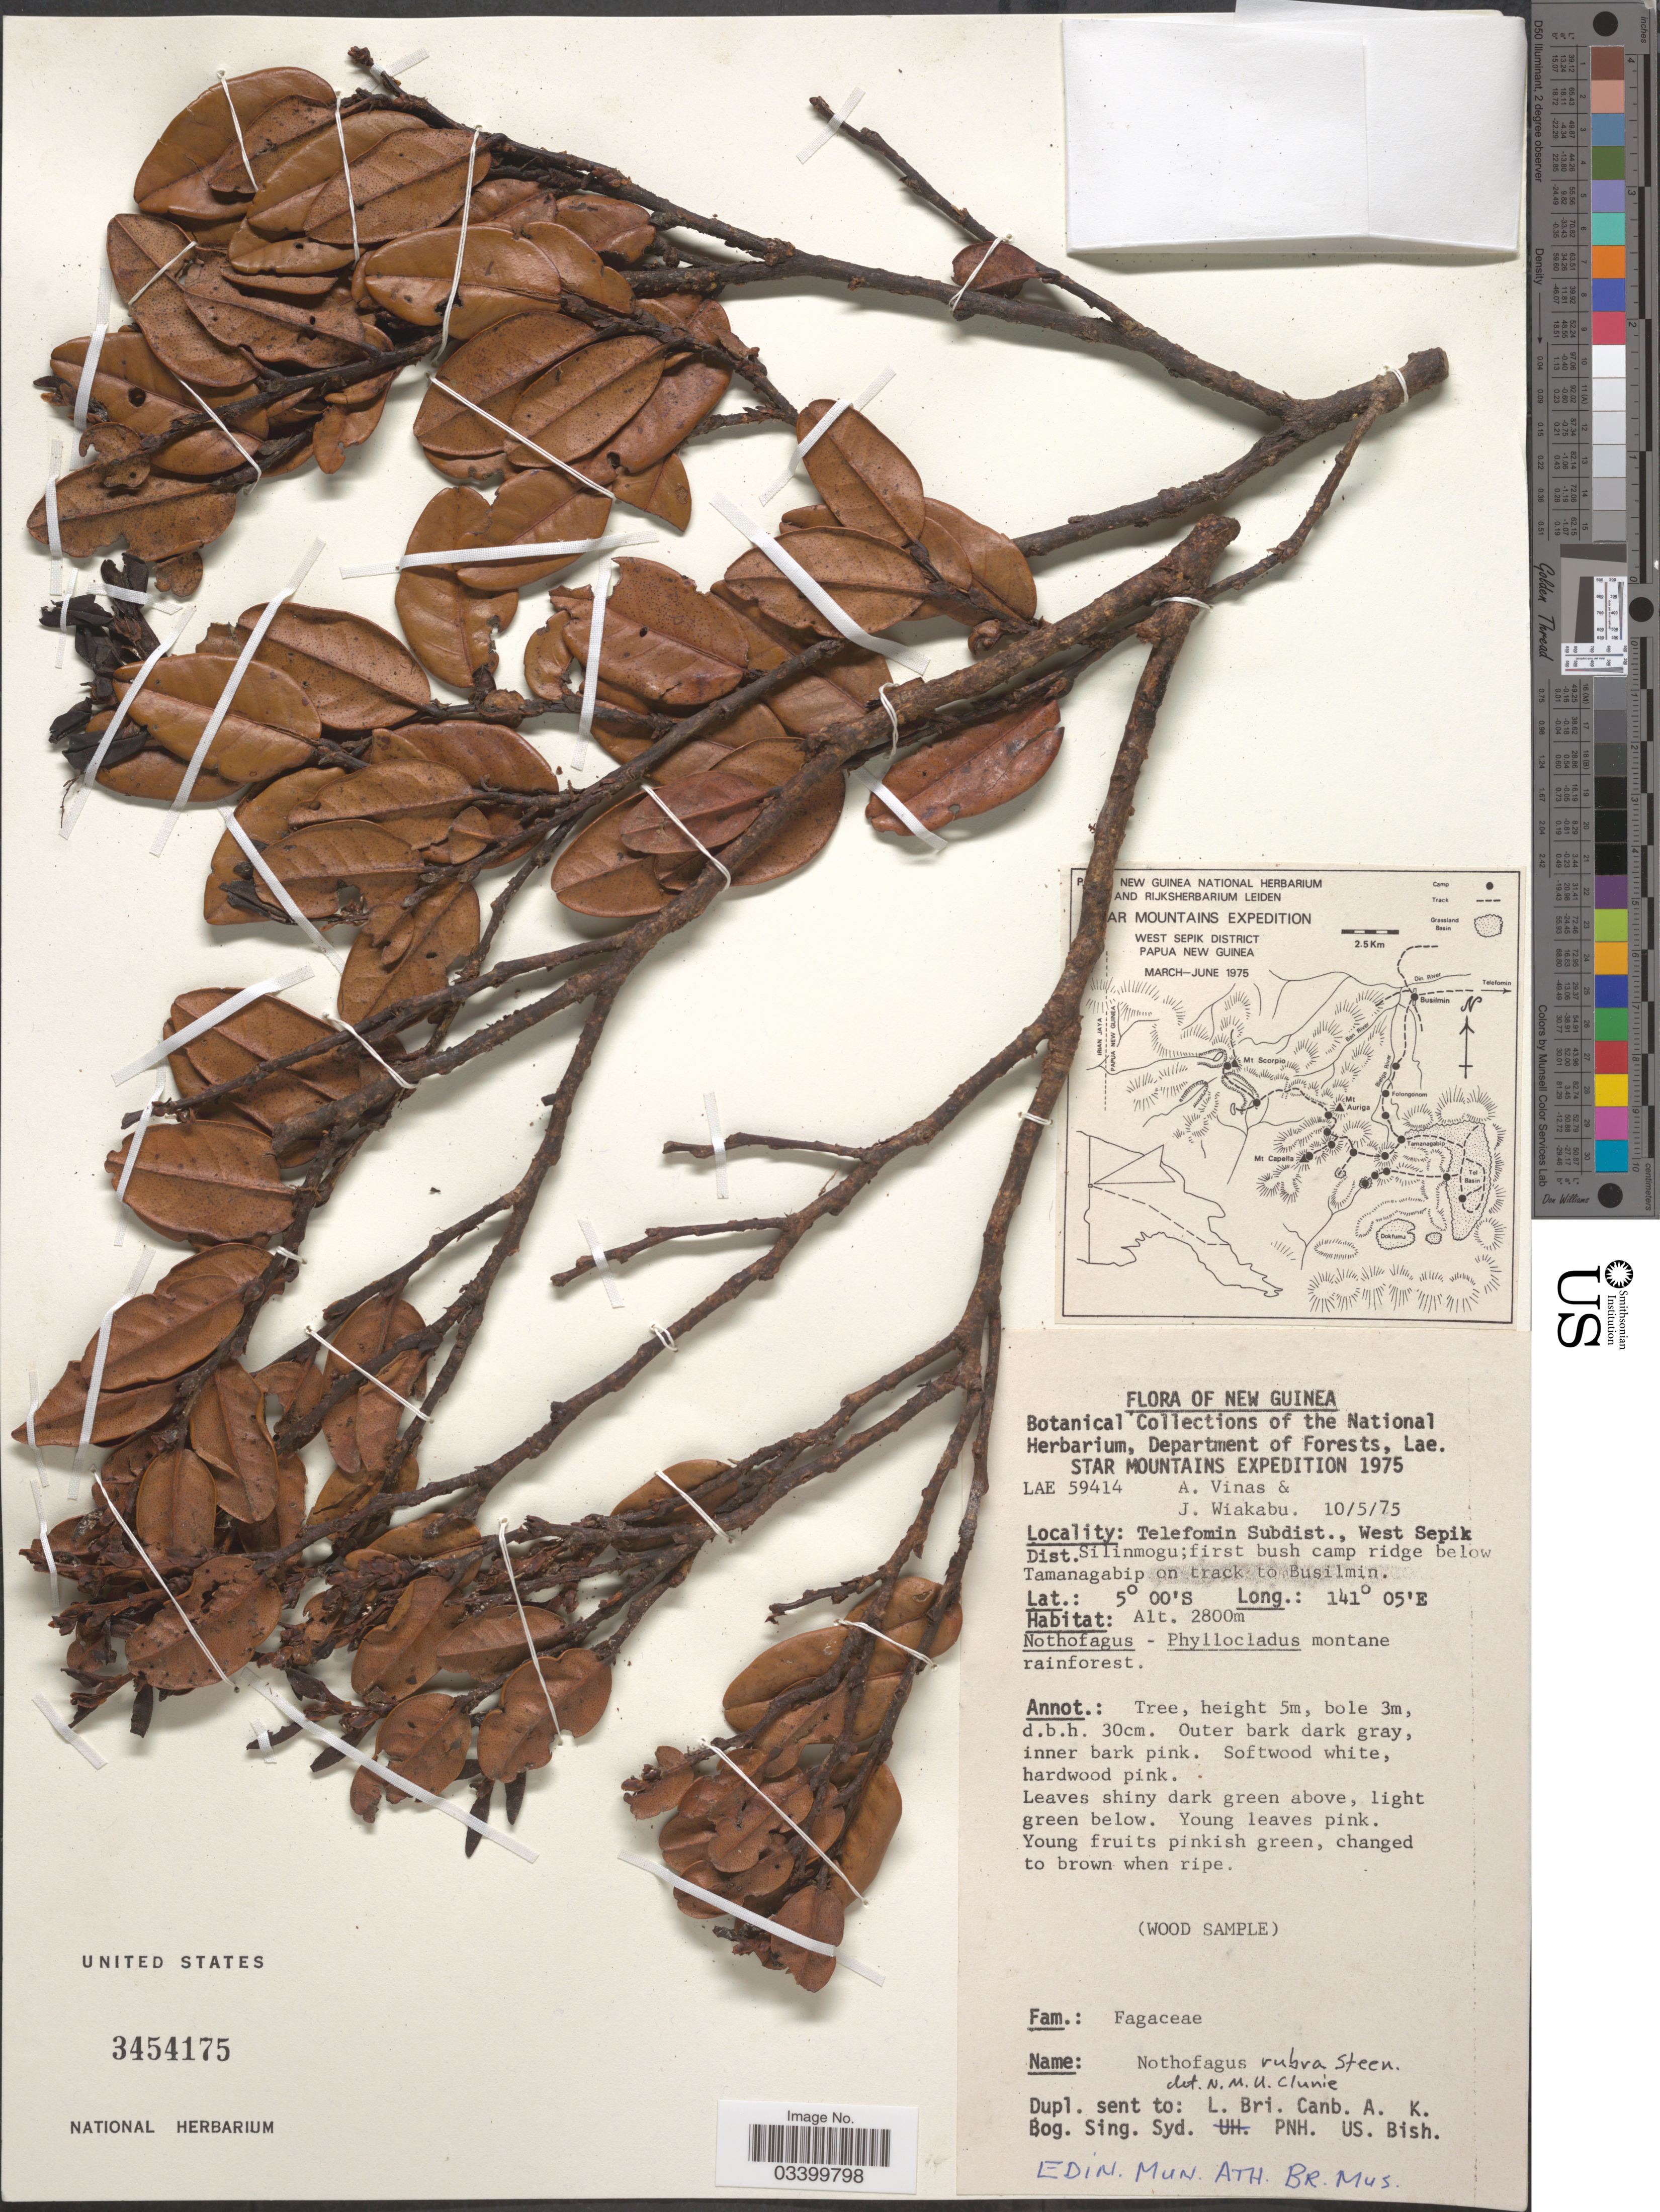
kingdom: Plantae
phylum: Tracheophyta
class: Magnoliopsida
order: Fagales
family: Nothofagaceae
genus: Nothofagus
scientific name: Nothofagus rubra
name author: Steenis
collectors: A. Vinas & J. Wiakabu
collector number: LAE 59414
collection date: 1975-05-10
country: Papua New Guinea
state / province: Sandaun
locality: New Guinea. Star Mountains. Telefomin Subdist., West Sepik Dist. Silinmogu; first bush camp ridge below Tamanagabip on track to Busilmin.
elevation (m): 2800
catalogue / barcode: US 3454175